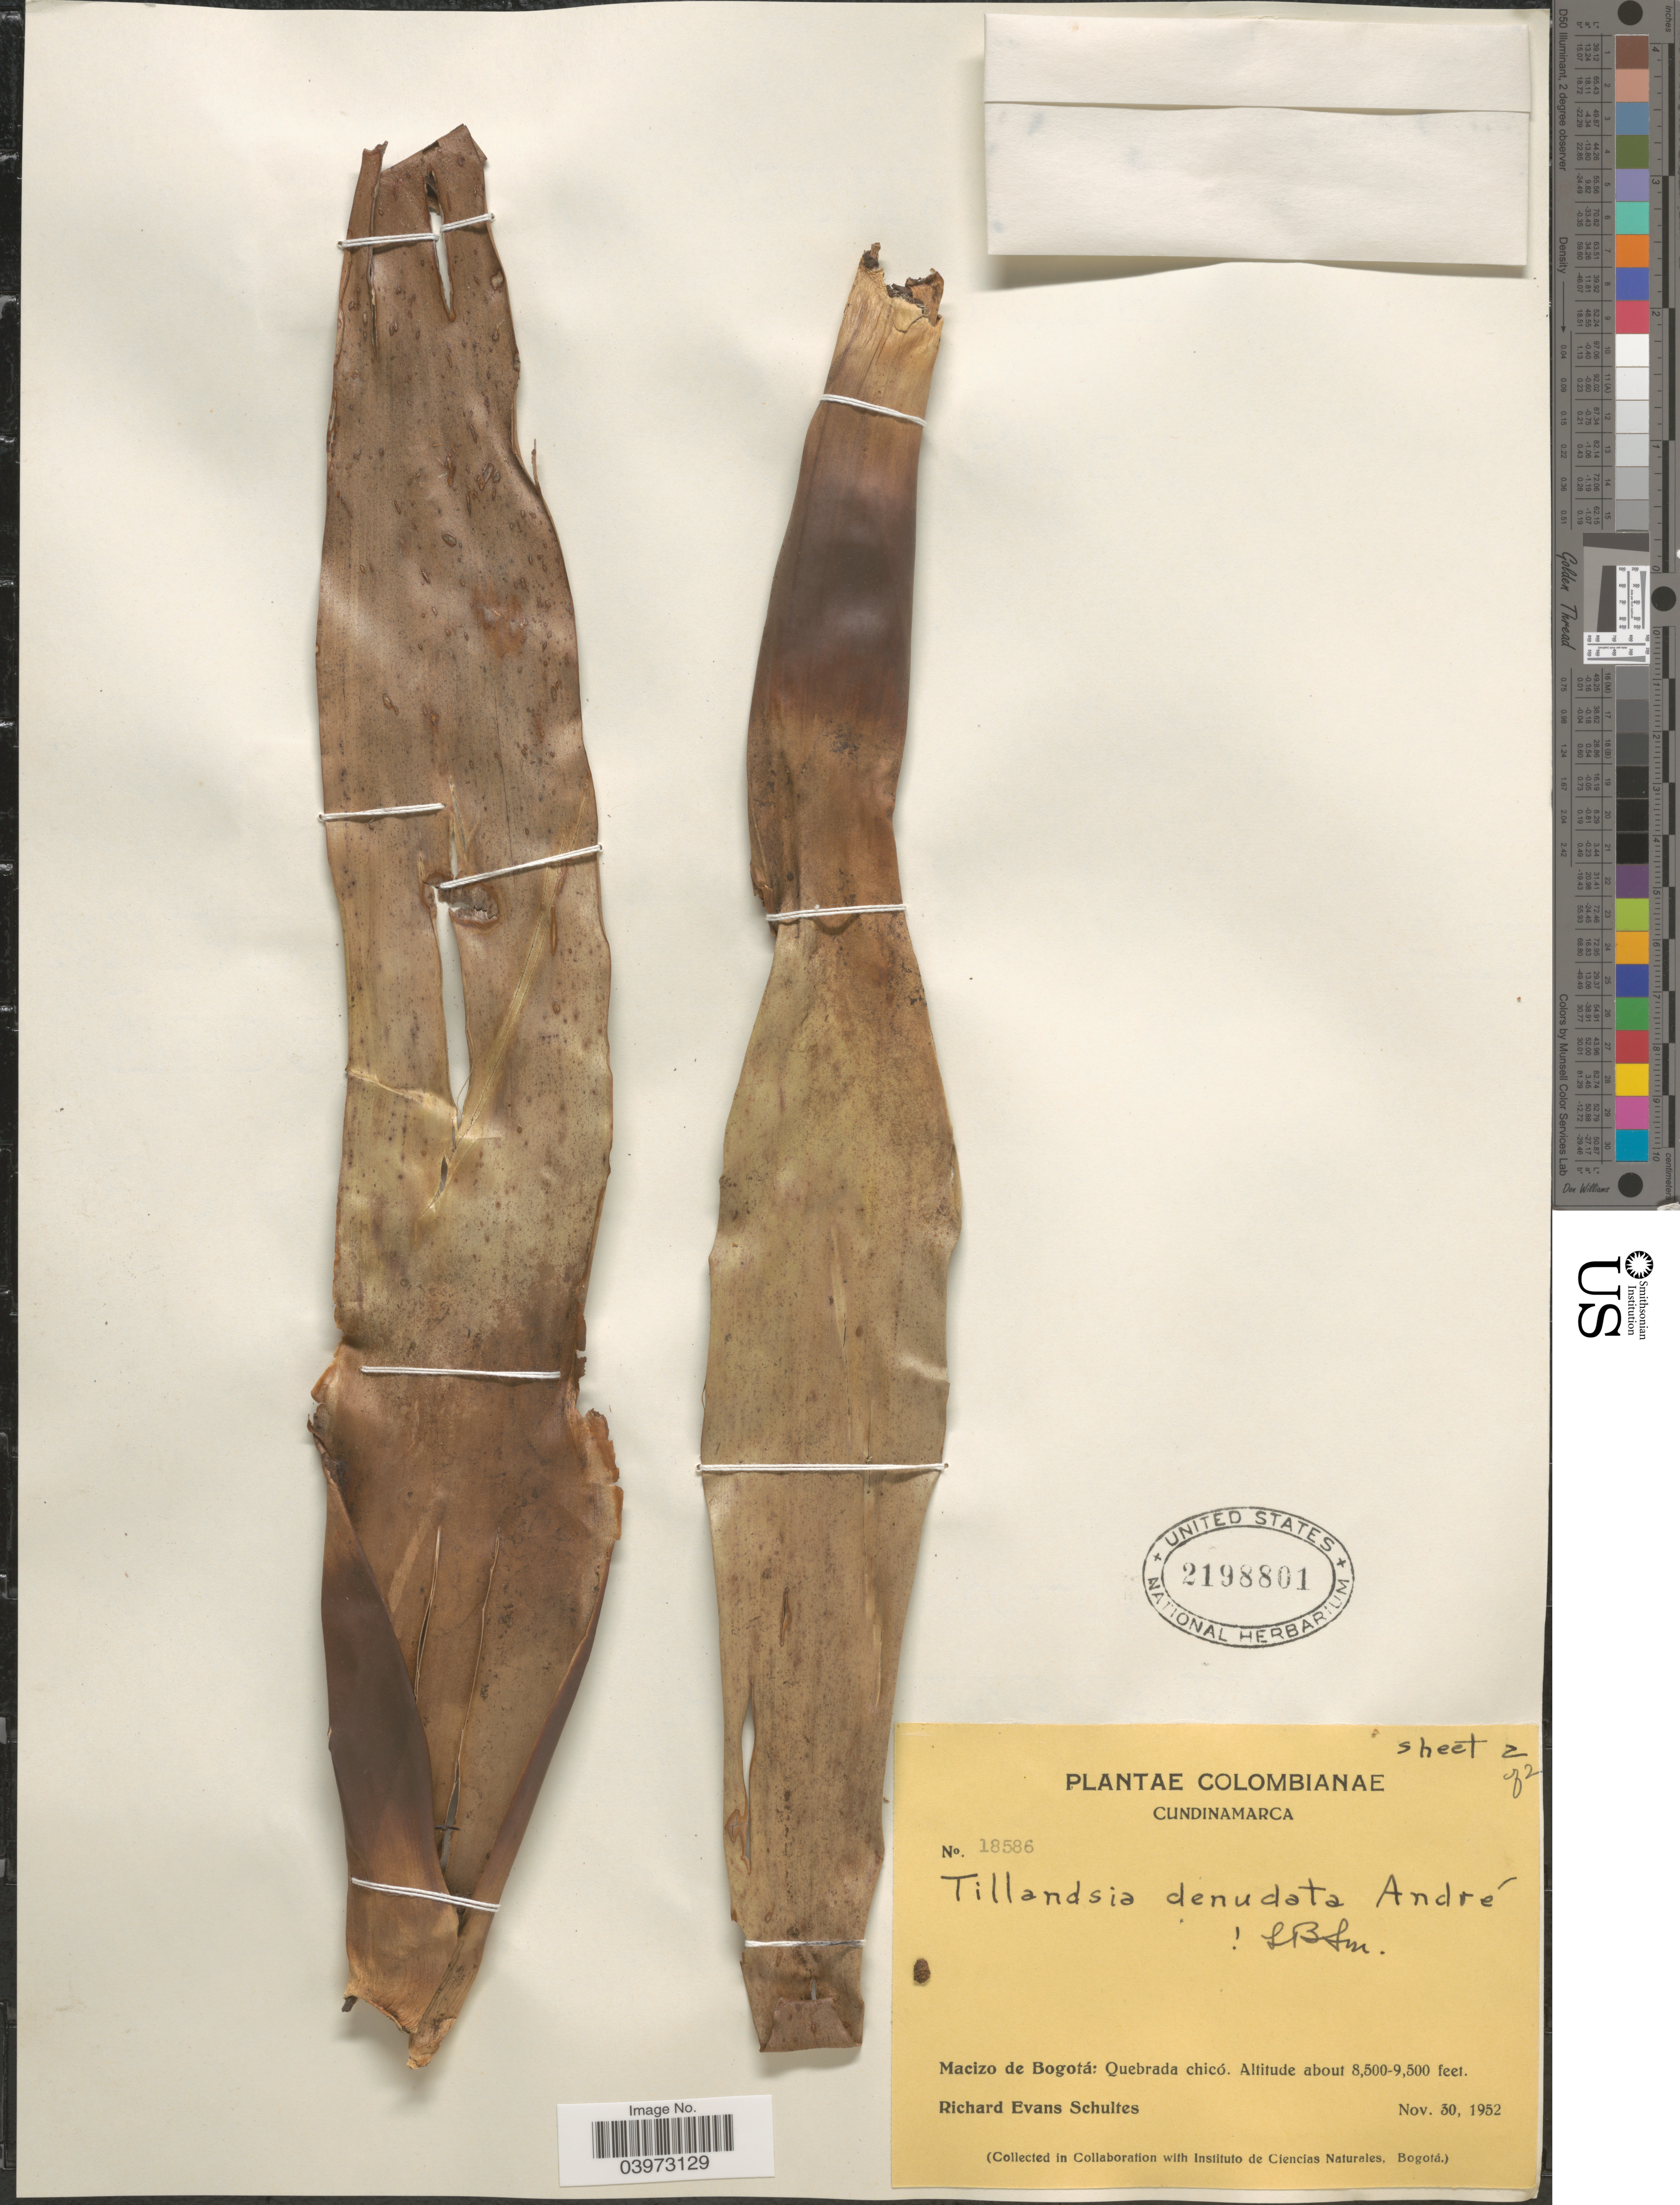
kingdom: Plantae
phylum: Tracheophyta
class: Liliopsida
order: Poales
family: Bromeliaceae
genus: Tillandsia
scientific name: Tillandsia denudata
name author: André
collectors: R. E. Schultes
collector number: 18586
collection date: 1952-11-30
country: Colombia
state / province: Cundinamarca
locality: Colombianae. Macizo de Bogotá: Quebrada chicó.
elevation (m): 2591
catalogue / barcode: US 2198801